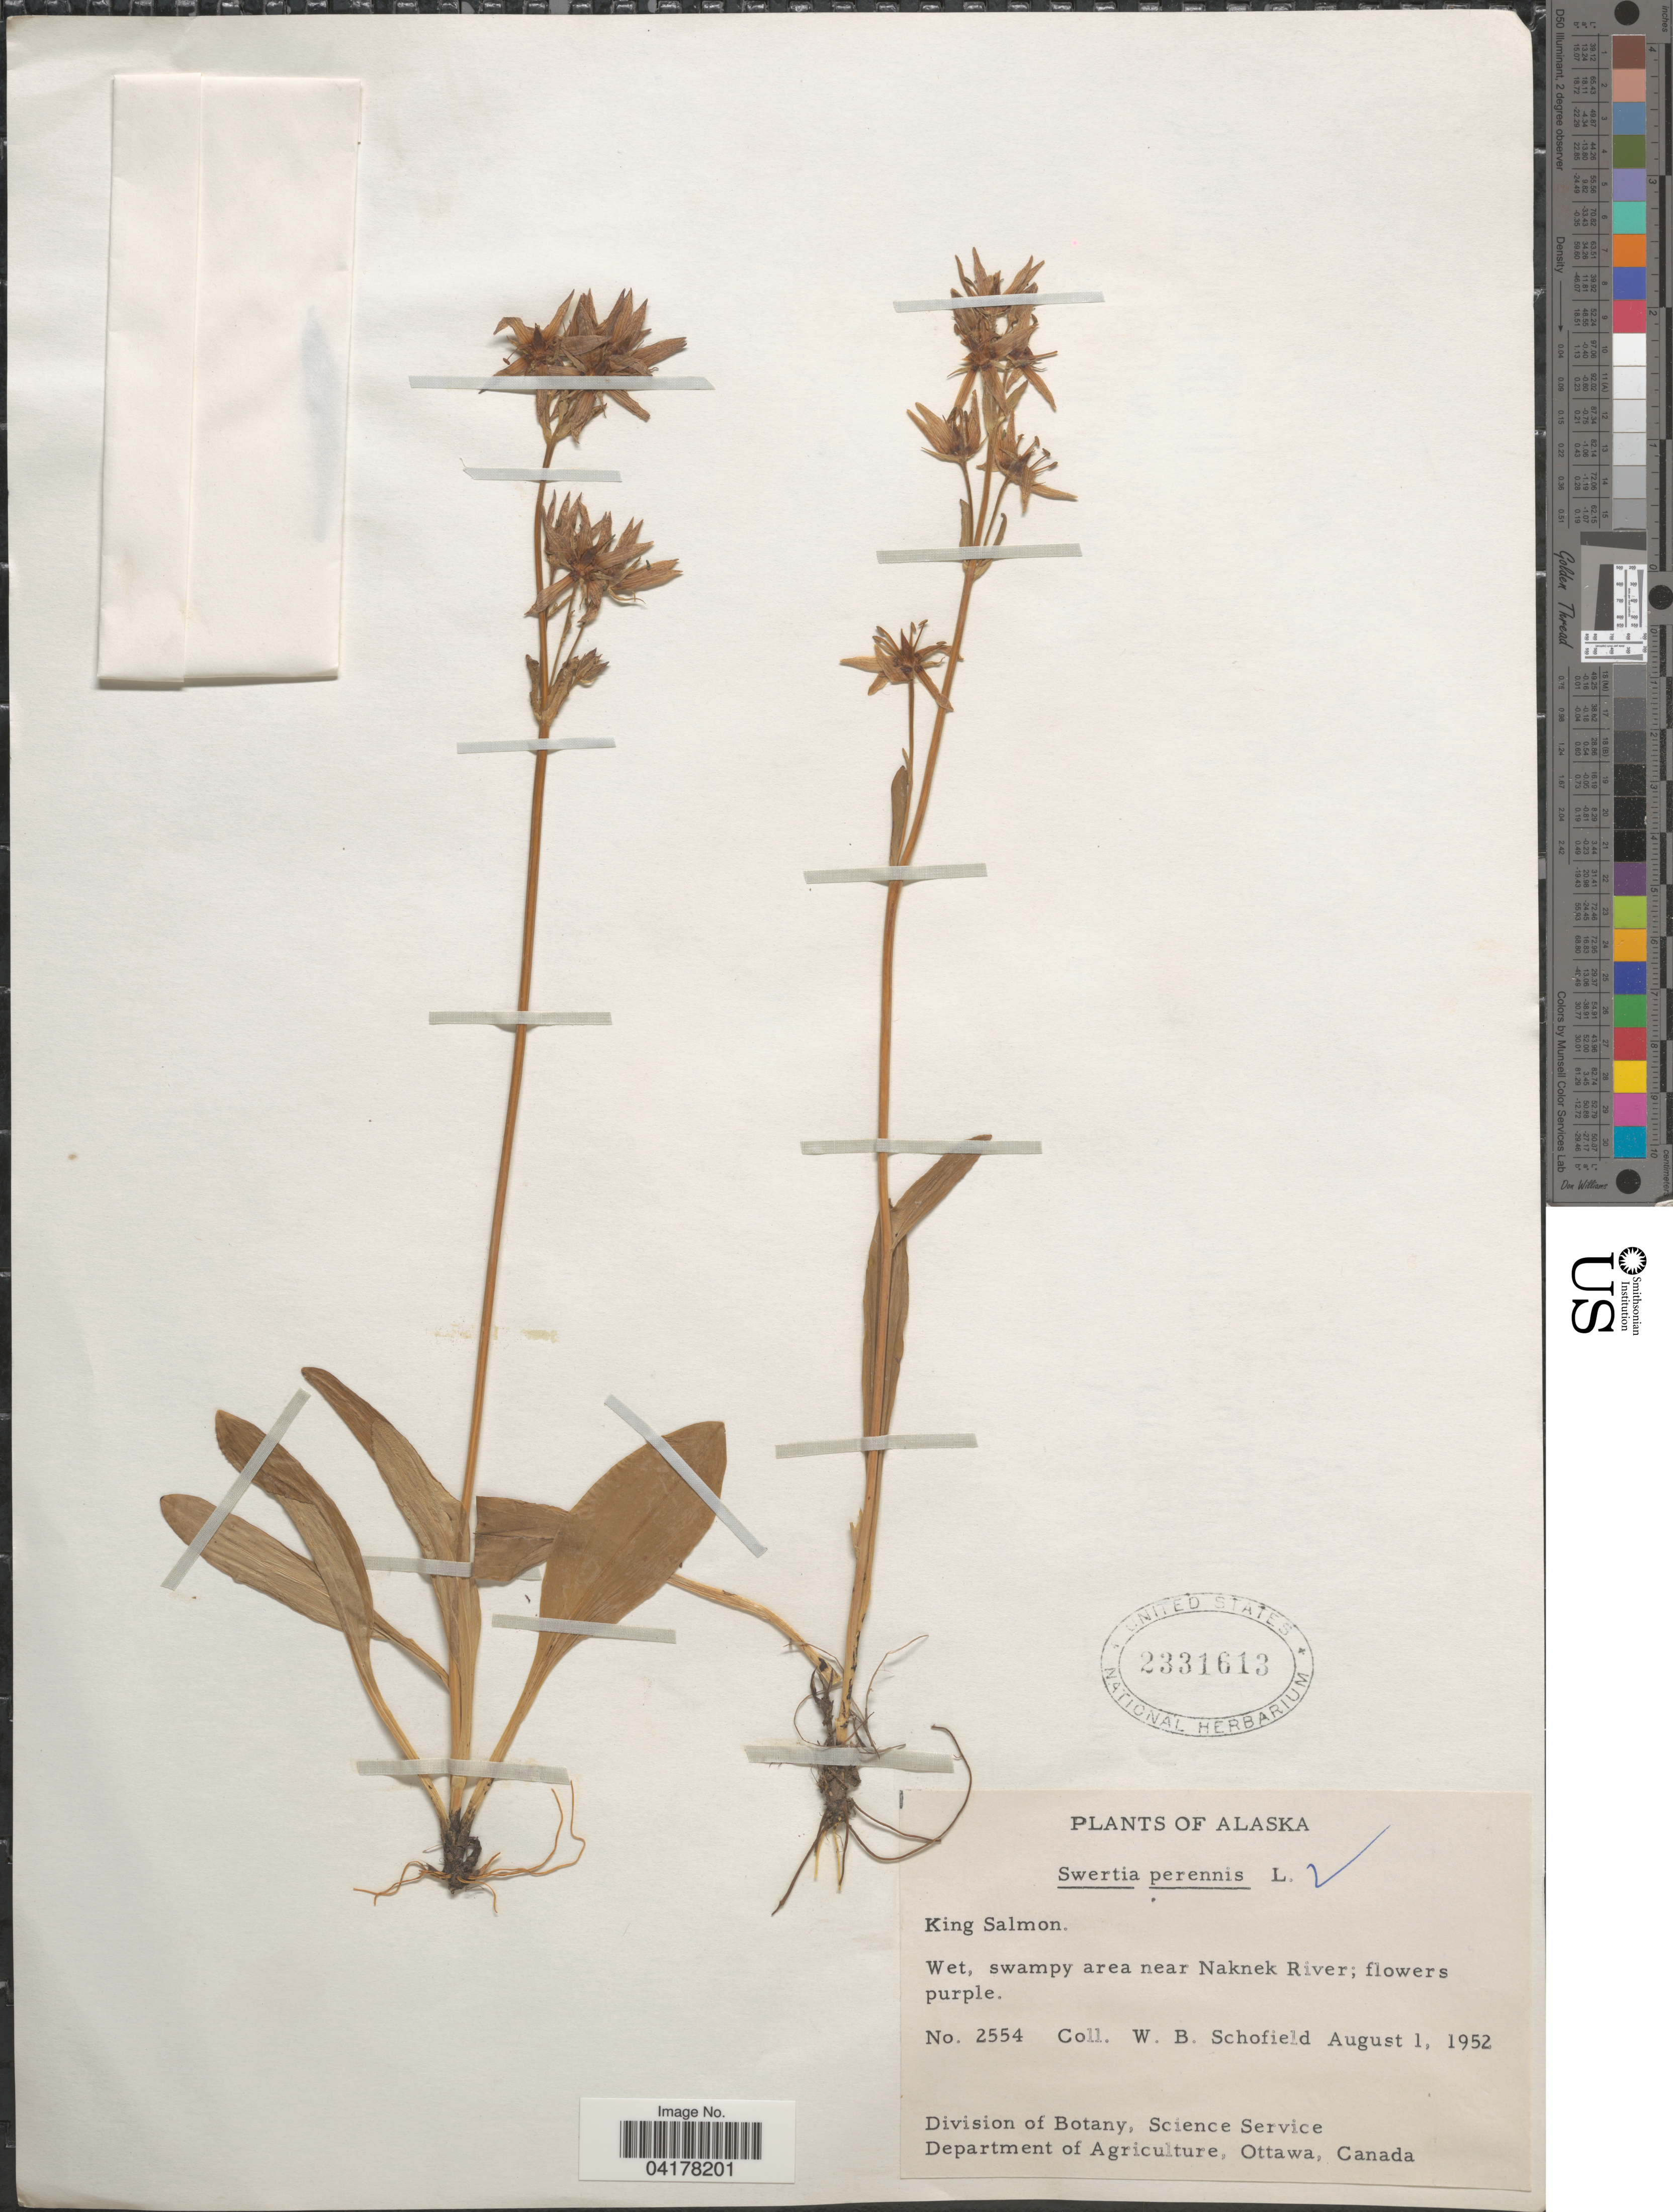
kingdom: Plantae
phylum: Tracheophyta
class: Magnoliopsida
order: Gentianales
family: Gentianaceae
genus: Swertia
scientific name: Swertia perennis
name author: L.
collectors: W. Schofield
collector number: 2554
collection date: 1952-08-01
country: United States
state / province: Alaska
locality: King Salmon. Wet, swampy area near Naknek River.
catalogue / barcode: US 2331613